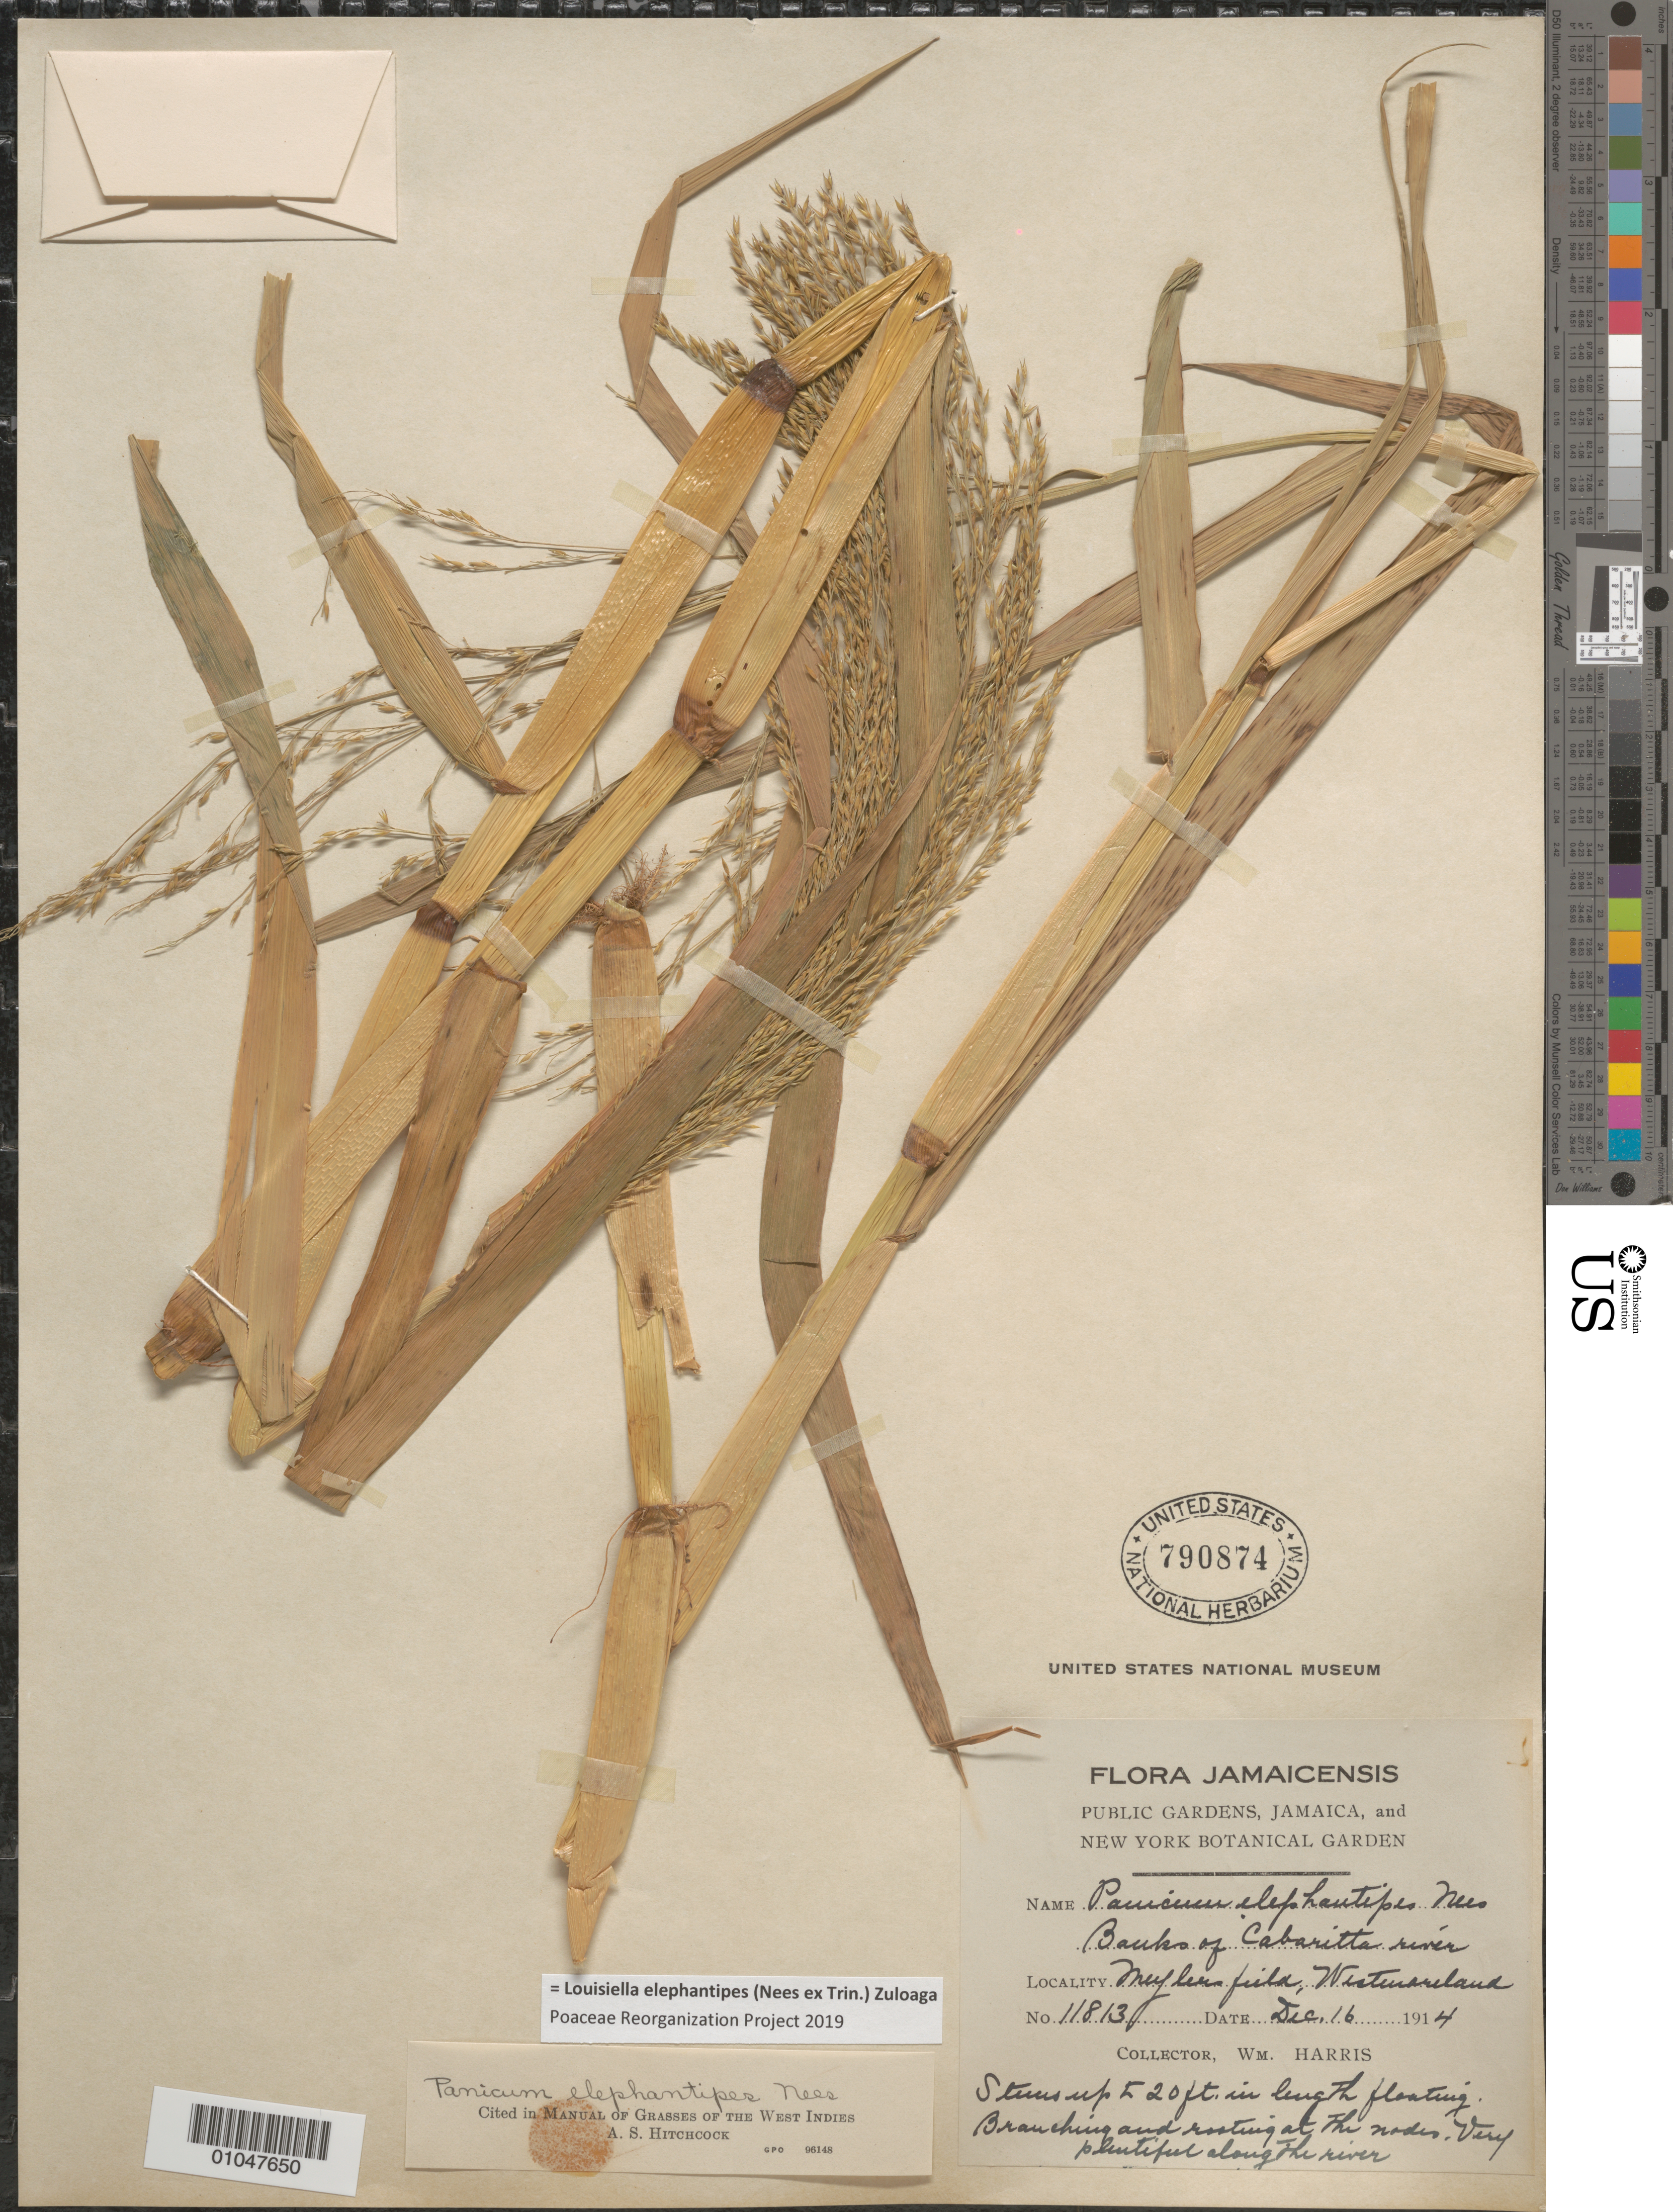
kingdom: Plantae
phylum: Tracheophyta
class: Liliopsida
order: Poales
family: Poaceae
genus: Panicum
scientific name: Panicum elephantipes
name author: Nees ex Trin.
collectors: W. Harris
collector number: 11813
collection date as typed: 16 Dec 1914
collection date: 1914-12-16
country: Jamaica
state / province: Westmoreland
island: Jamaica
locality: Meyler fil [sp], banks of Cabaritta river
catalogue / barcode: US 790874